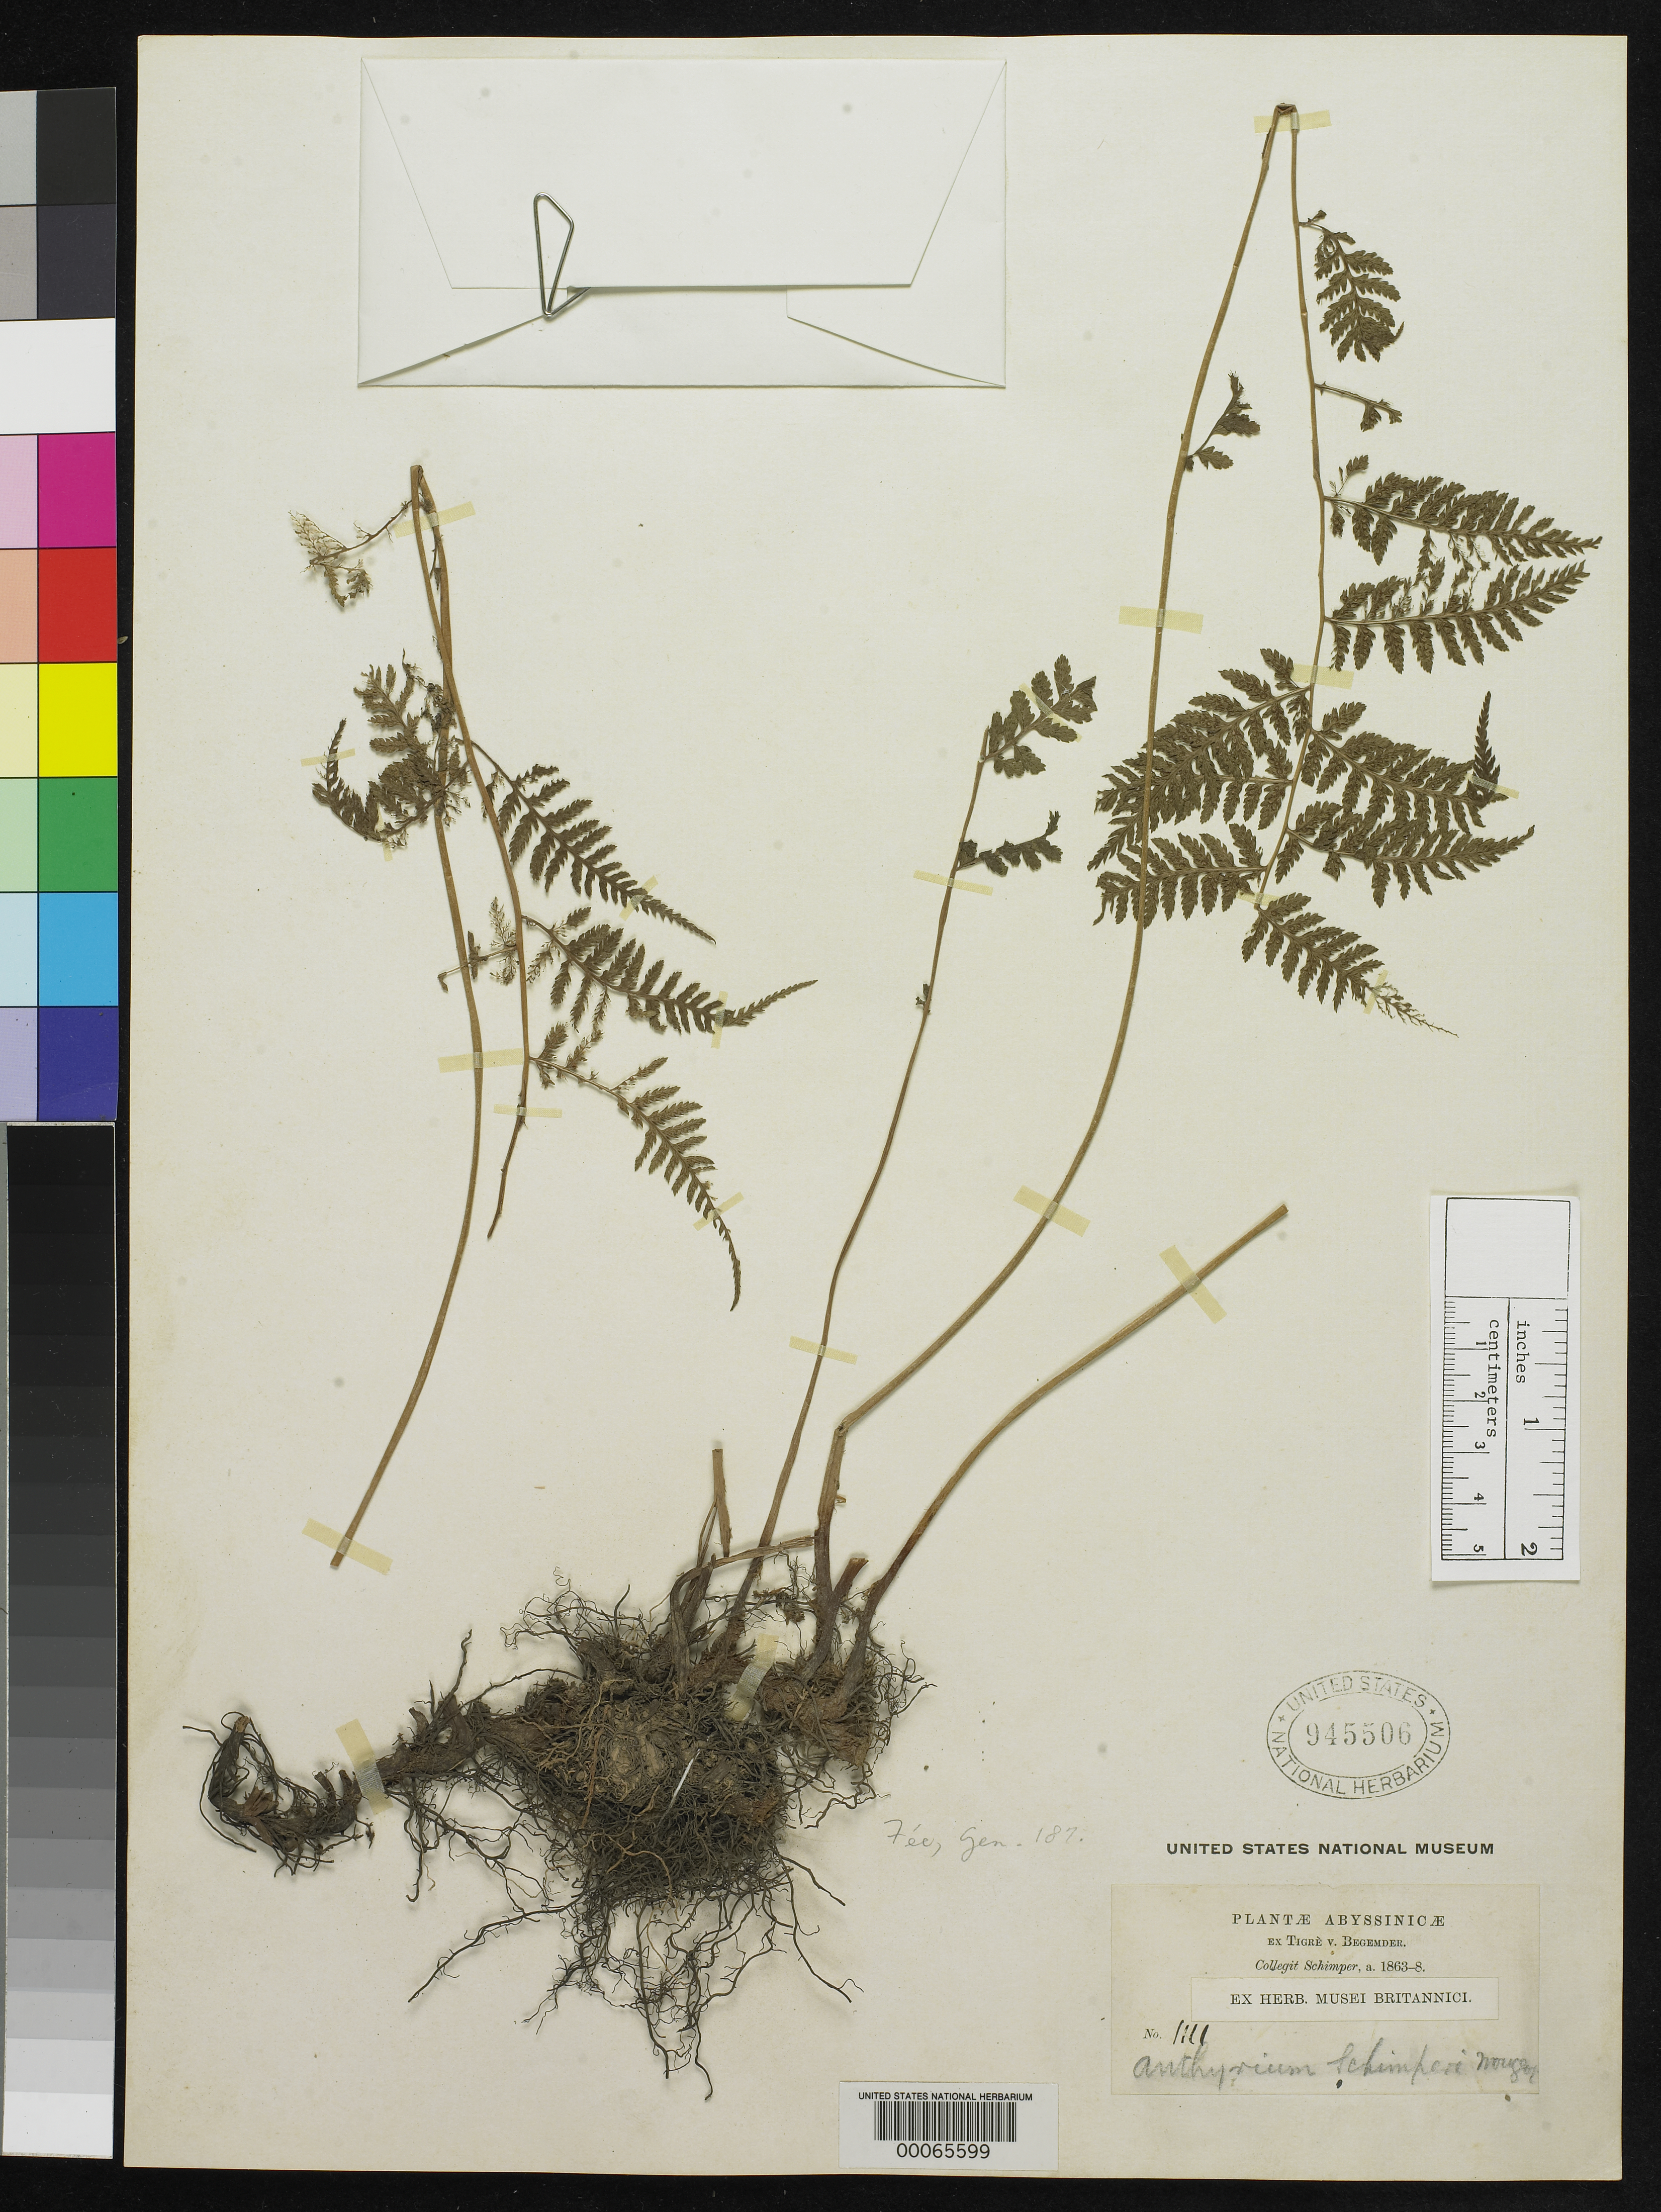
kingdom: Plantae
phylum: Tracheophyta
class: Polypodiopsida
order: Polypodiales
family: Athyriaceae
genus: Athyrium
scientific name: Athyrium schimperi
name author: Mougeot ex Fée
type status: Type Collection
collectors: G. W. Schimper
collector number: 1111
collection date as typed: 1863 to -- --- 1868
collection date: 1863/1868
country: Ethiopia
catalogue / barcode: US 945506